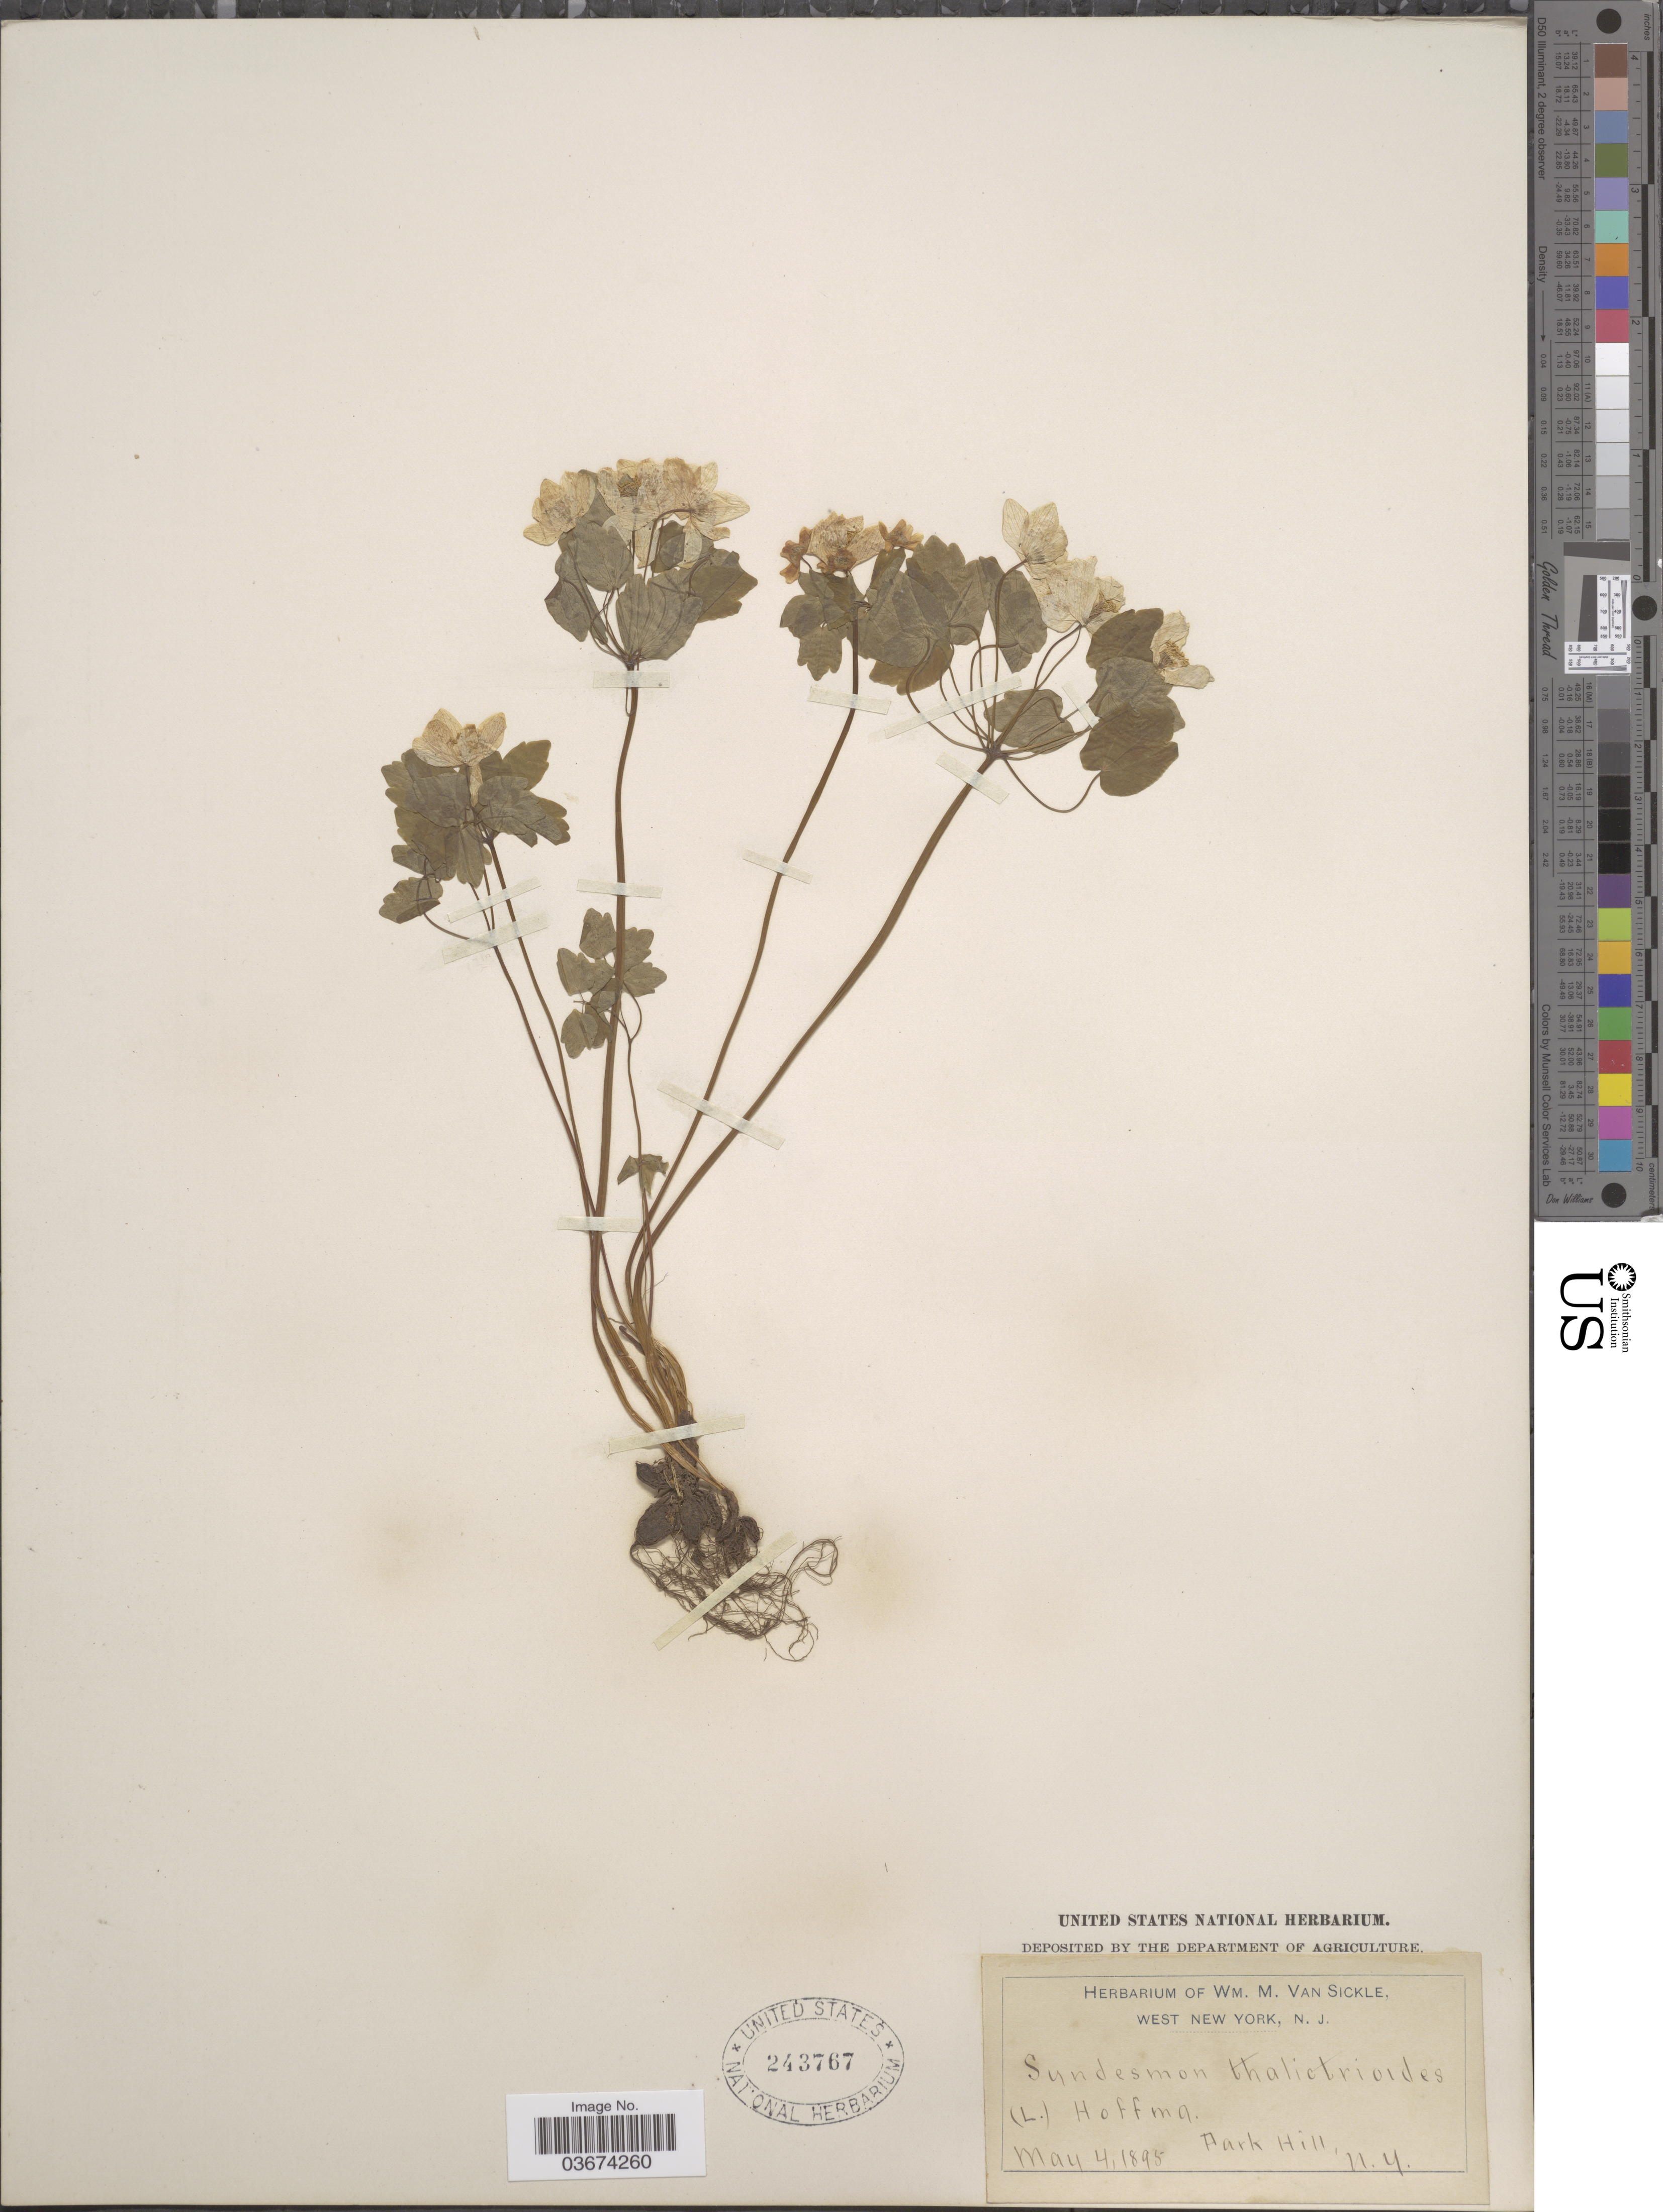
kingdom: Plantae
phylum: Tracheophyta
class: Magnoliopsida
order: Ranunculales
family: Ranunculaceae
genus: Thalictrum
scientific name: Thalictrum thalictroides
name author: (L.) A.J. Eames & B. Boivin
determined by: Strong, M. T., (US), Smithsonian Institution - National Museum of Natural History (UNITED STATES)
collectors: ex herb. Wm. M. Van Sickle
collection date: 1895-05-04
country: United States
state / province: New York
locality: Park Hill.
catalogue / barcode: US 243767